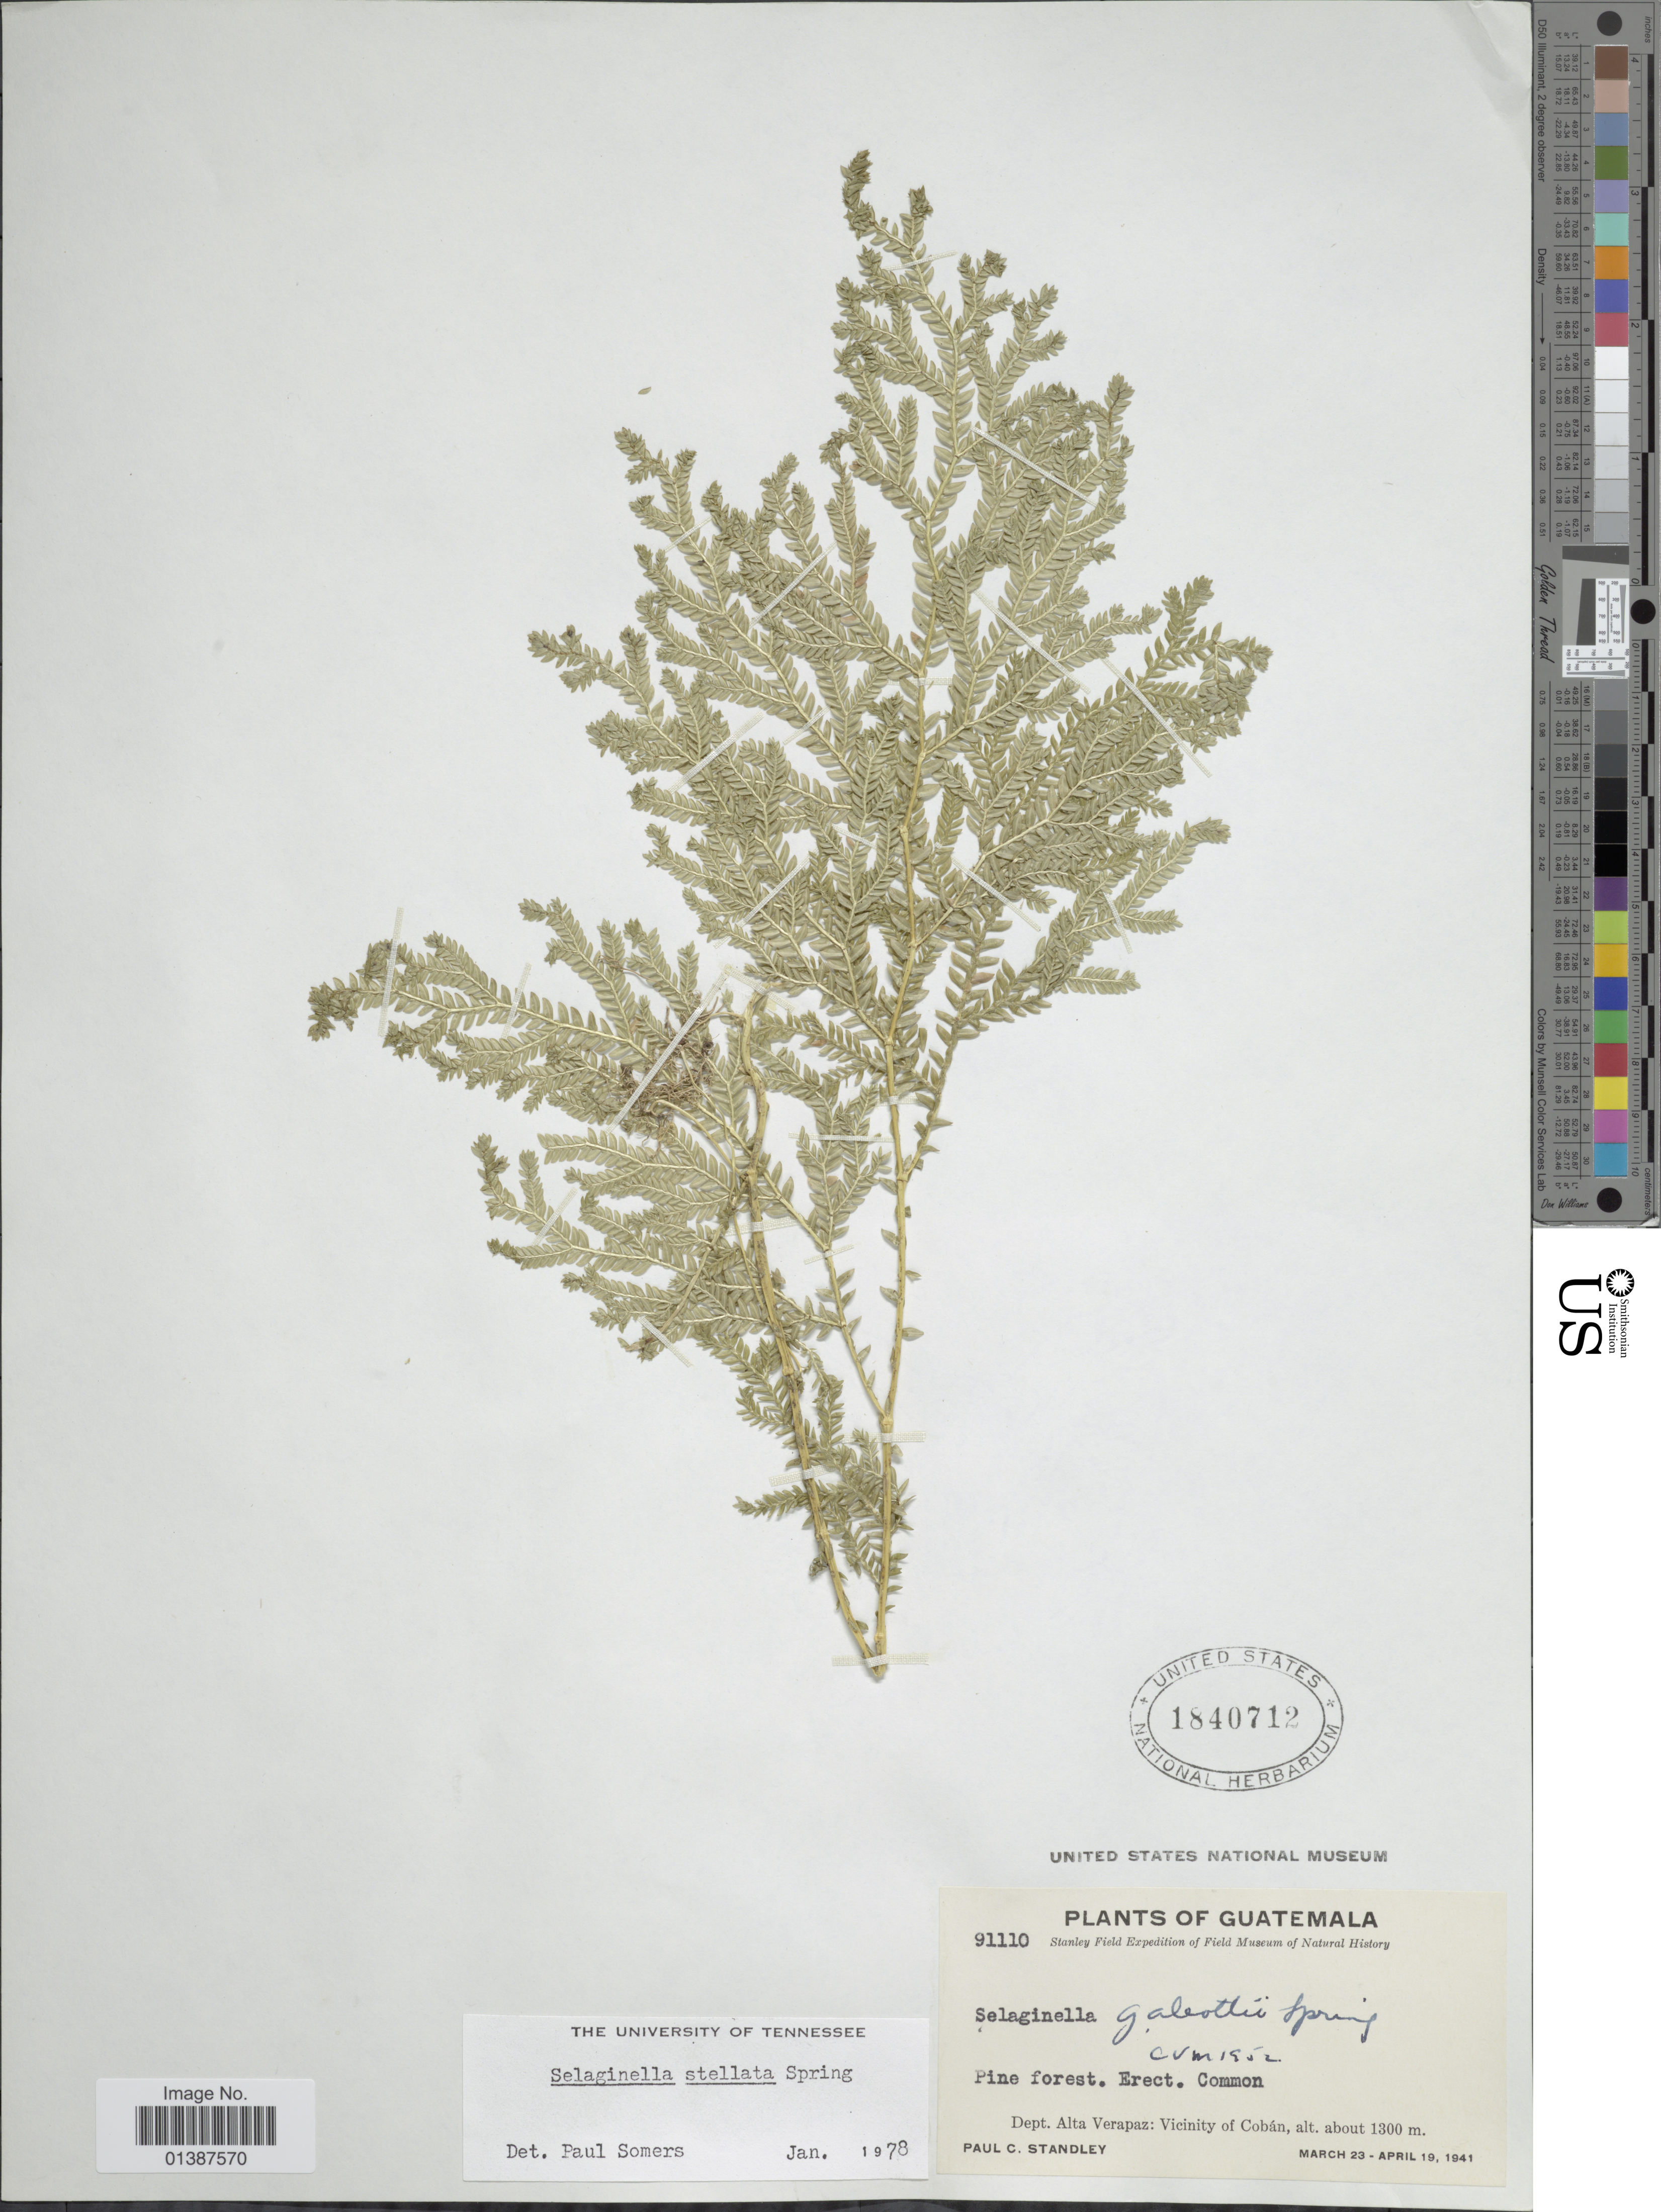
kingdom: Plantae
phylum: Tracheophyta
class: Lycopodiopsida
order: Selaginellales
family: Selaginellaceae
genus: Selaginella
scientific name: Selaginella galeottii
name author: Spring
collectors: P. C. Standley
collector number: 91110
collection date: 1941-03-23/1941-04-19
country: Guatemala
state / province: Alta Verapaz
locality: Dept Alta Verapaz: Vicinity of Cobán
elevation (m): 1300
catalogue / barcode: US 1840712